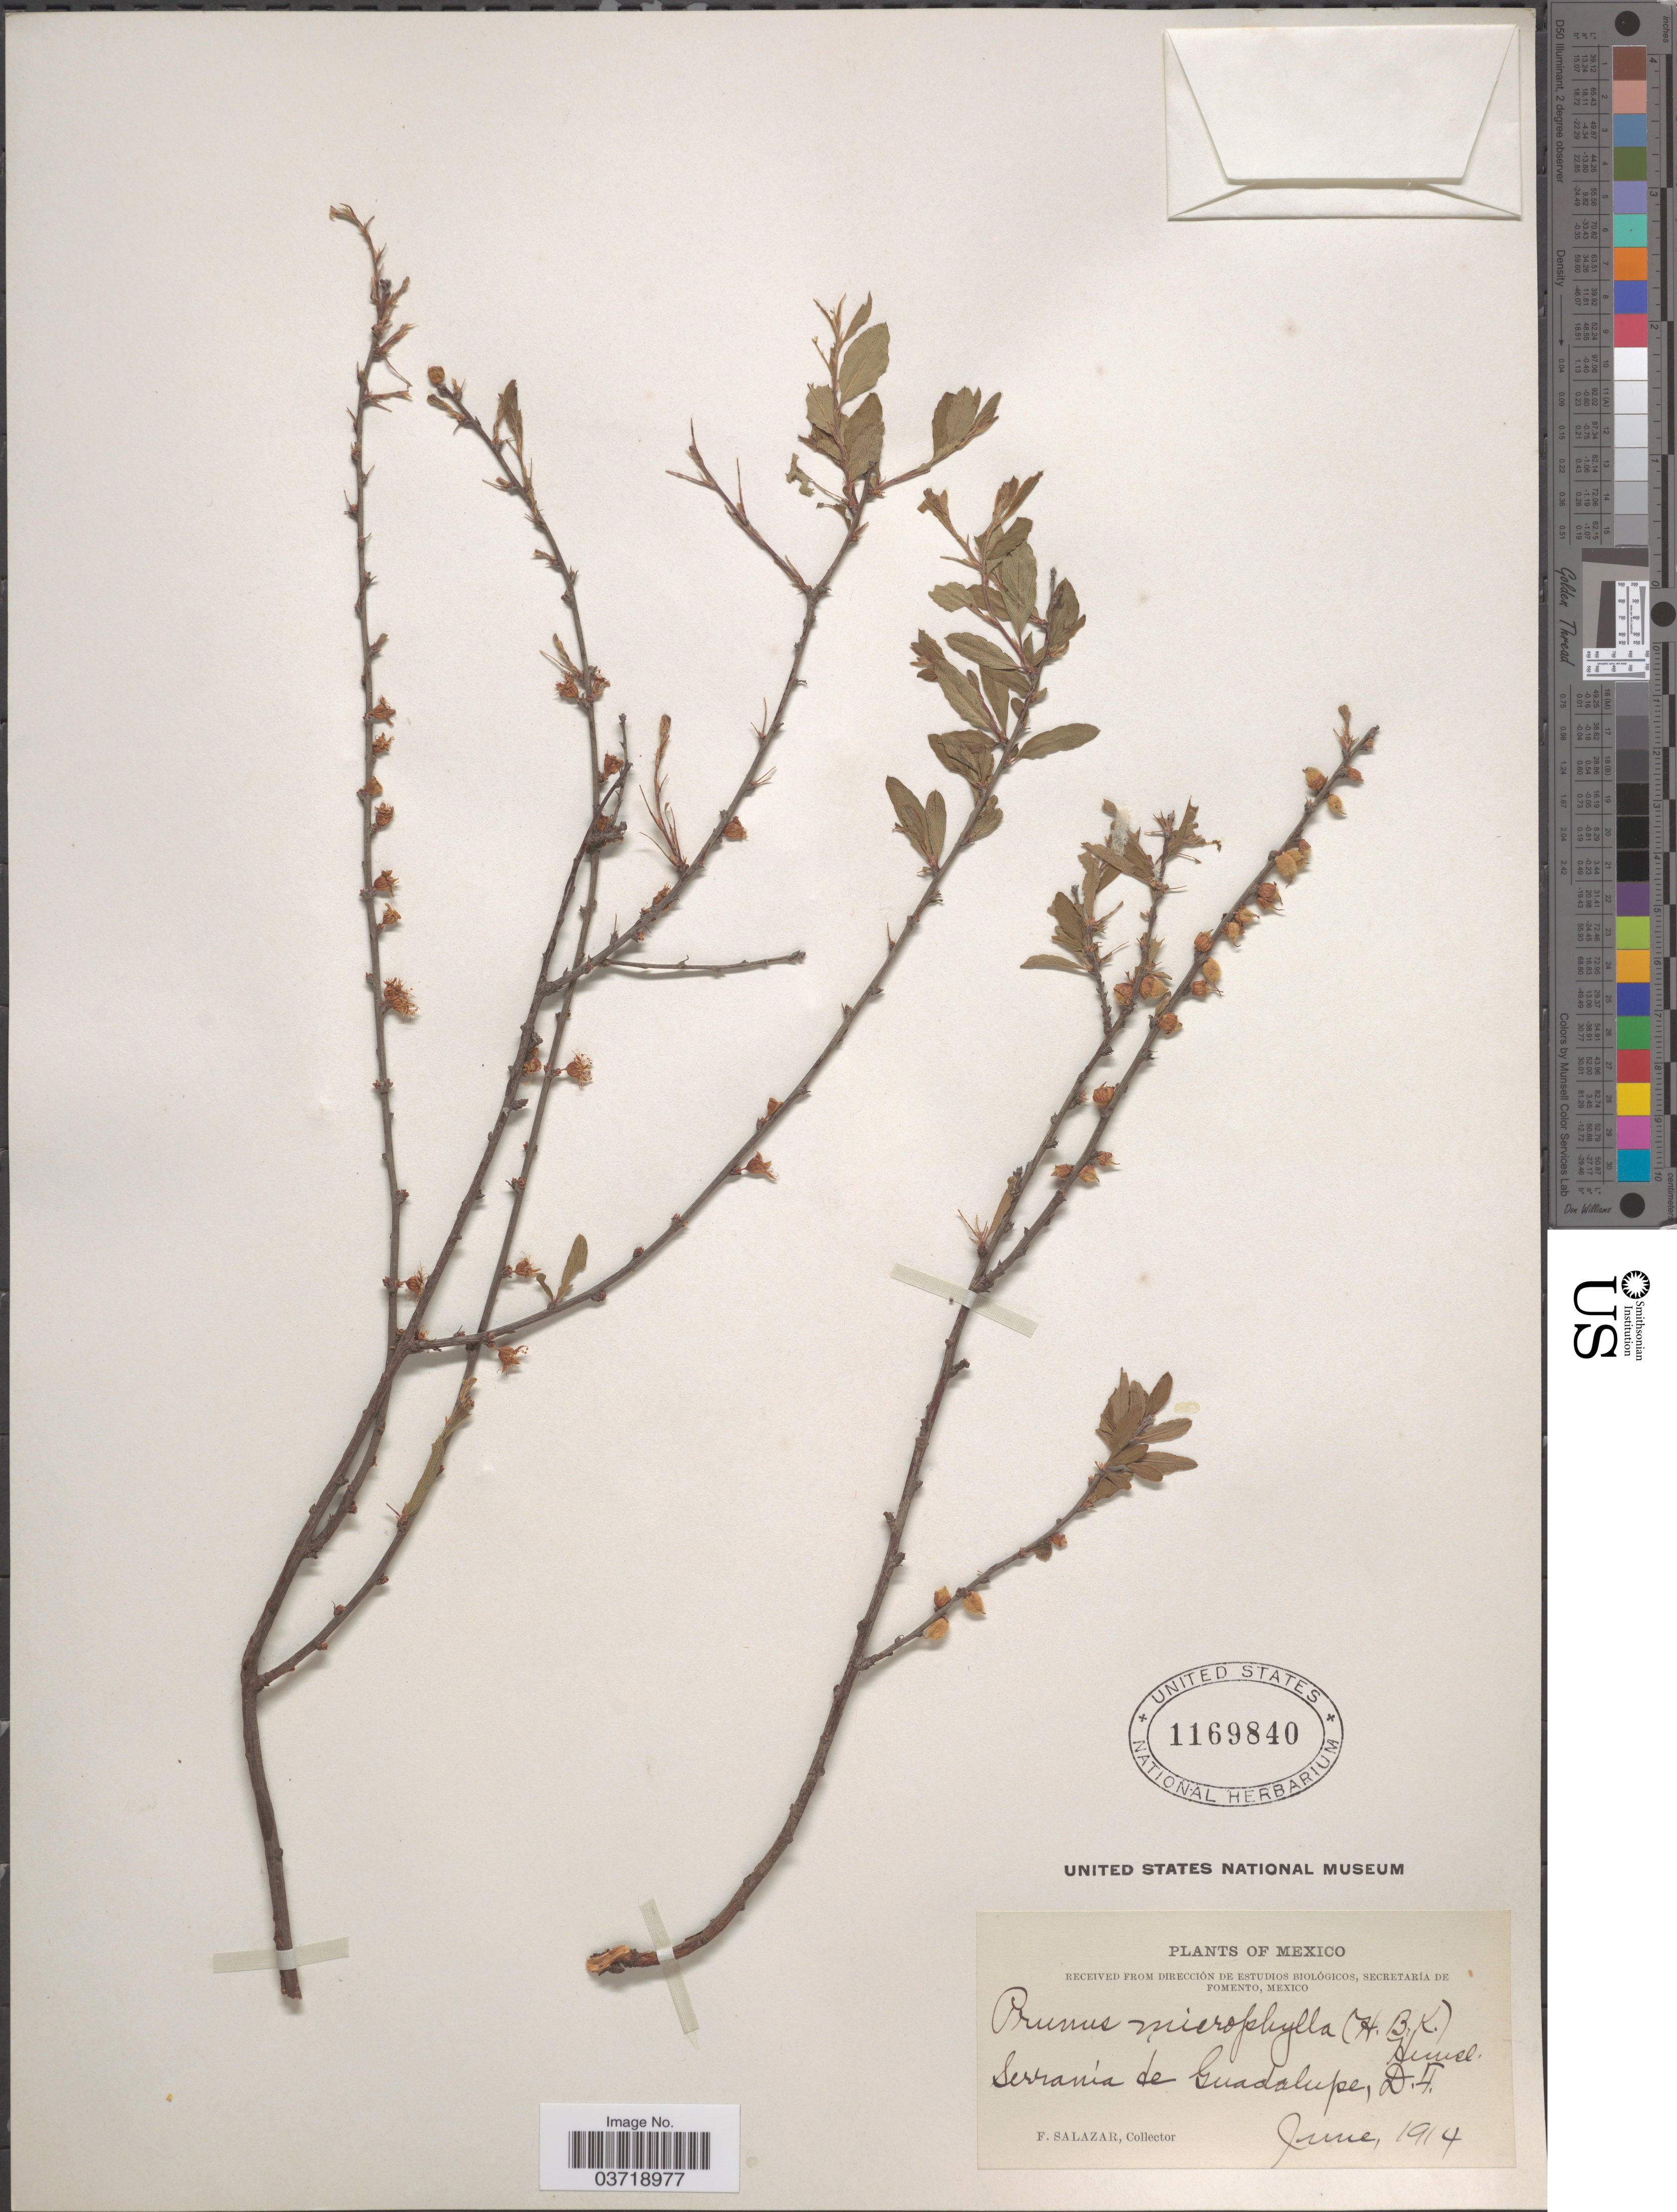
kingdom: Plantae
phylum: Tracheophyta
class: Magnoliopsida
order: Rosales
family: Rosaceae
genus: Prunus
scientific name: Prunus microphylla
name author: (Kunth) Hemsl.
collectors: F. Salazar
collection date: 1914-06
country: Mexico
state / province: Distrito Federal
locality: Serranía de Guadalupe.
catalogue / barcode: US 1169840